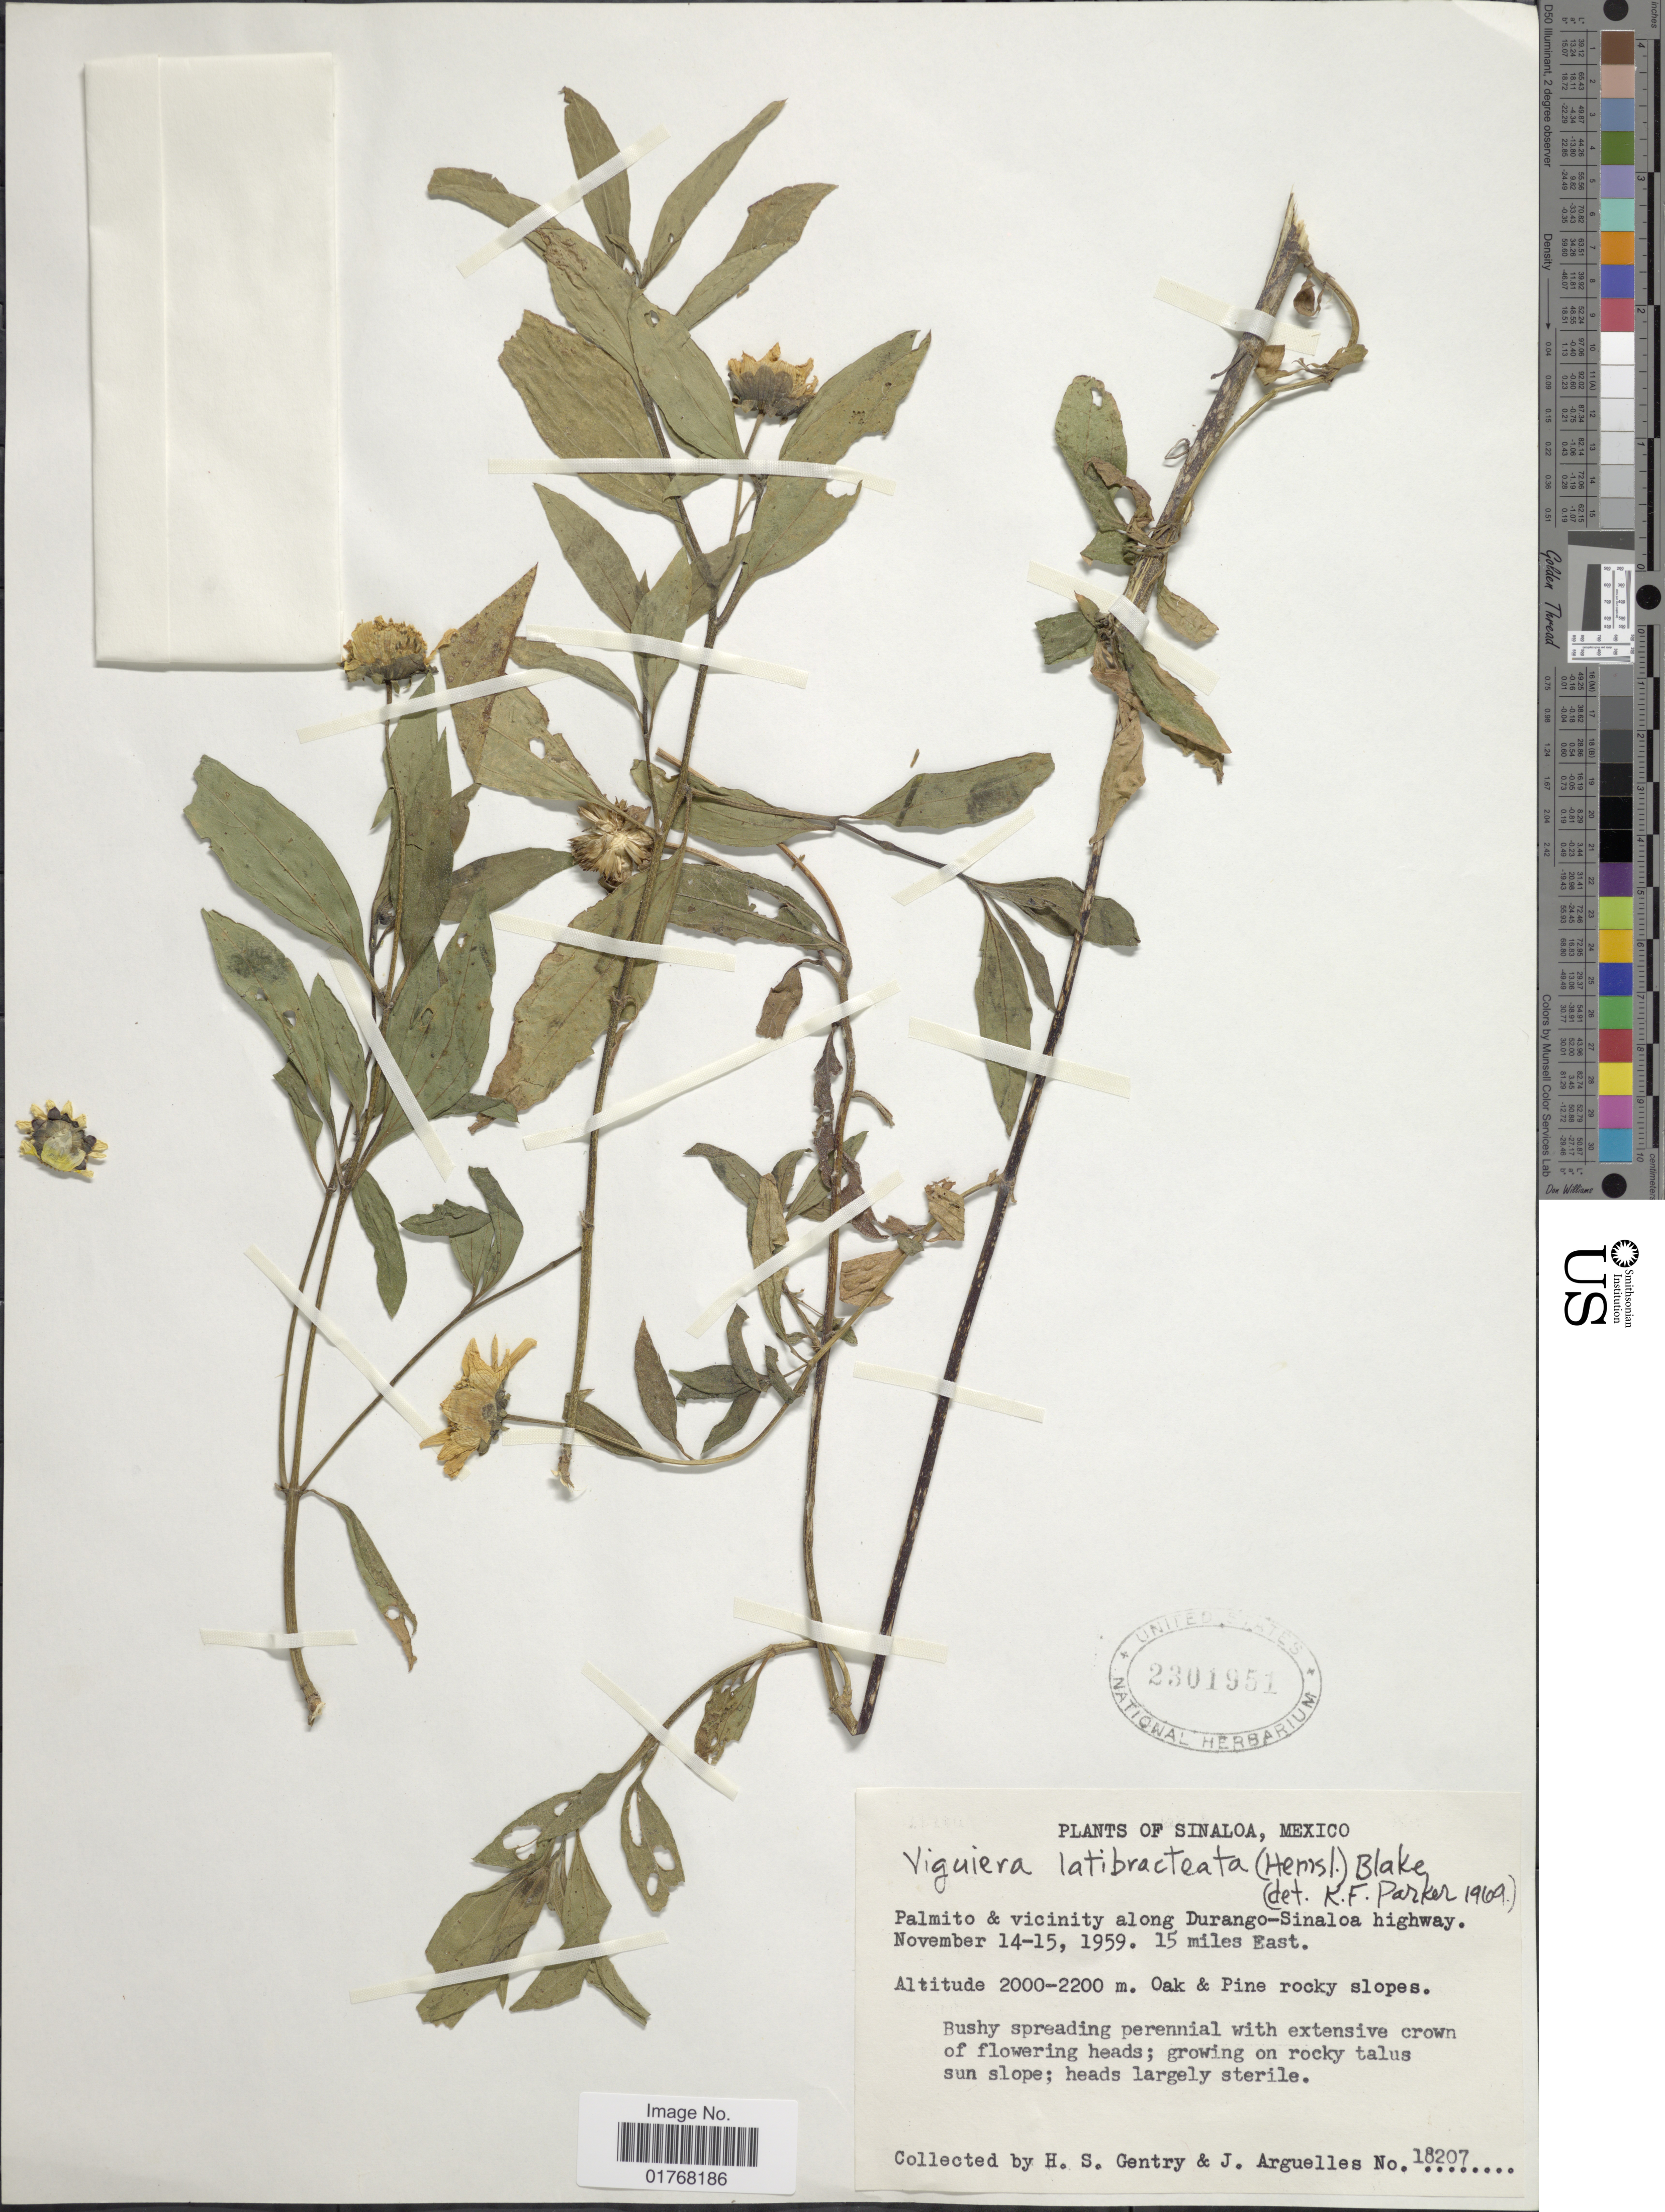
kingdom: Plantae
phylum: Tracheophyta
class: Magnoliopsida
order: Asterales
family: Asteraceae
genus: Viguiera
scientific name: Viguiera latibracteata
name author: (Hemsl.) Blake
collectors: H. S. Gentry & J. Arguelles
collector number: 18207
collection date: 1959-11-14/1959-11-15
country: Mexico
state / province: Sinaloa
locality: Palimito & vicinity along Durango-Sinaloa highway, 15 miles East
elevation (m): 2000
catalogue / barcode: US 2301951